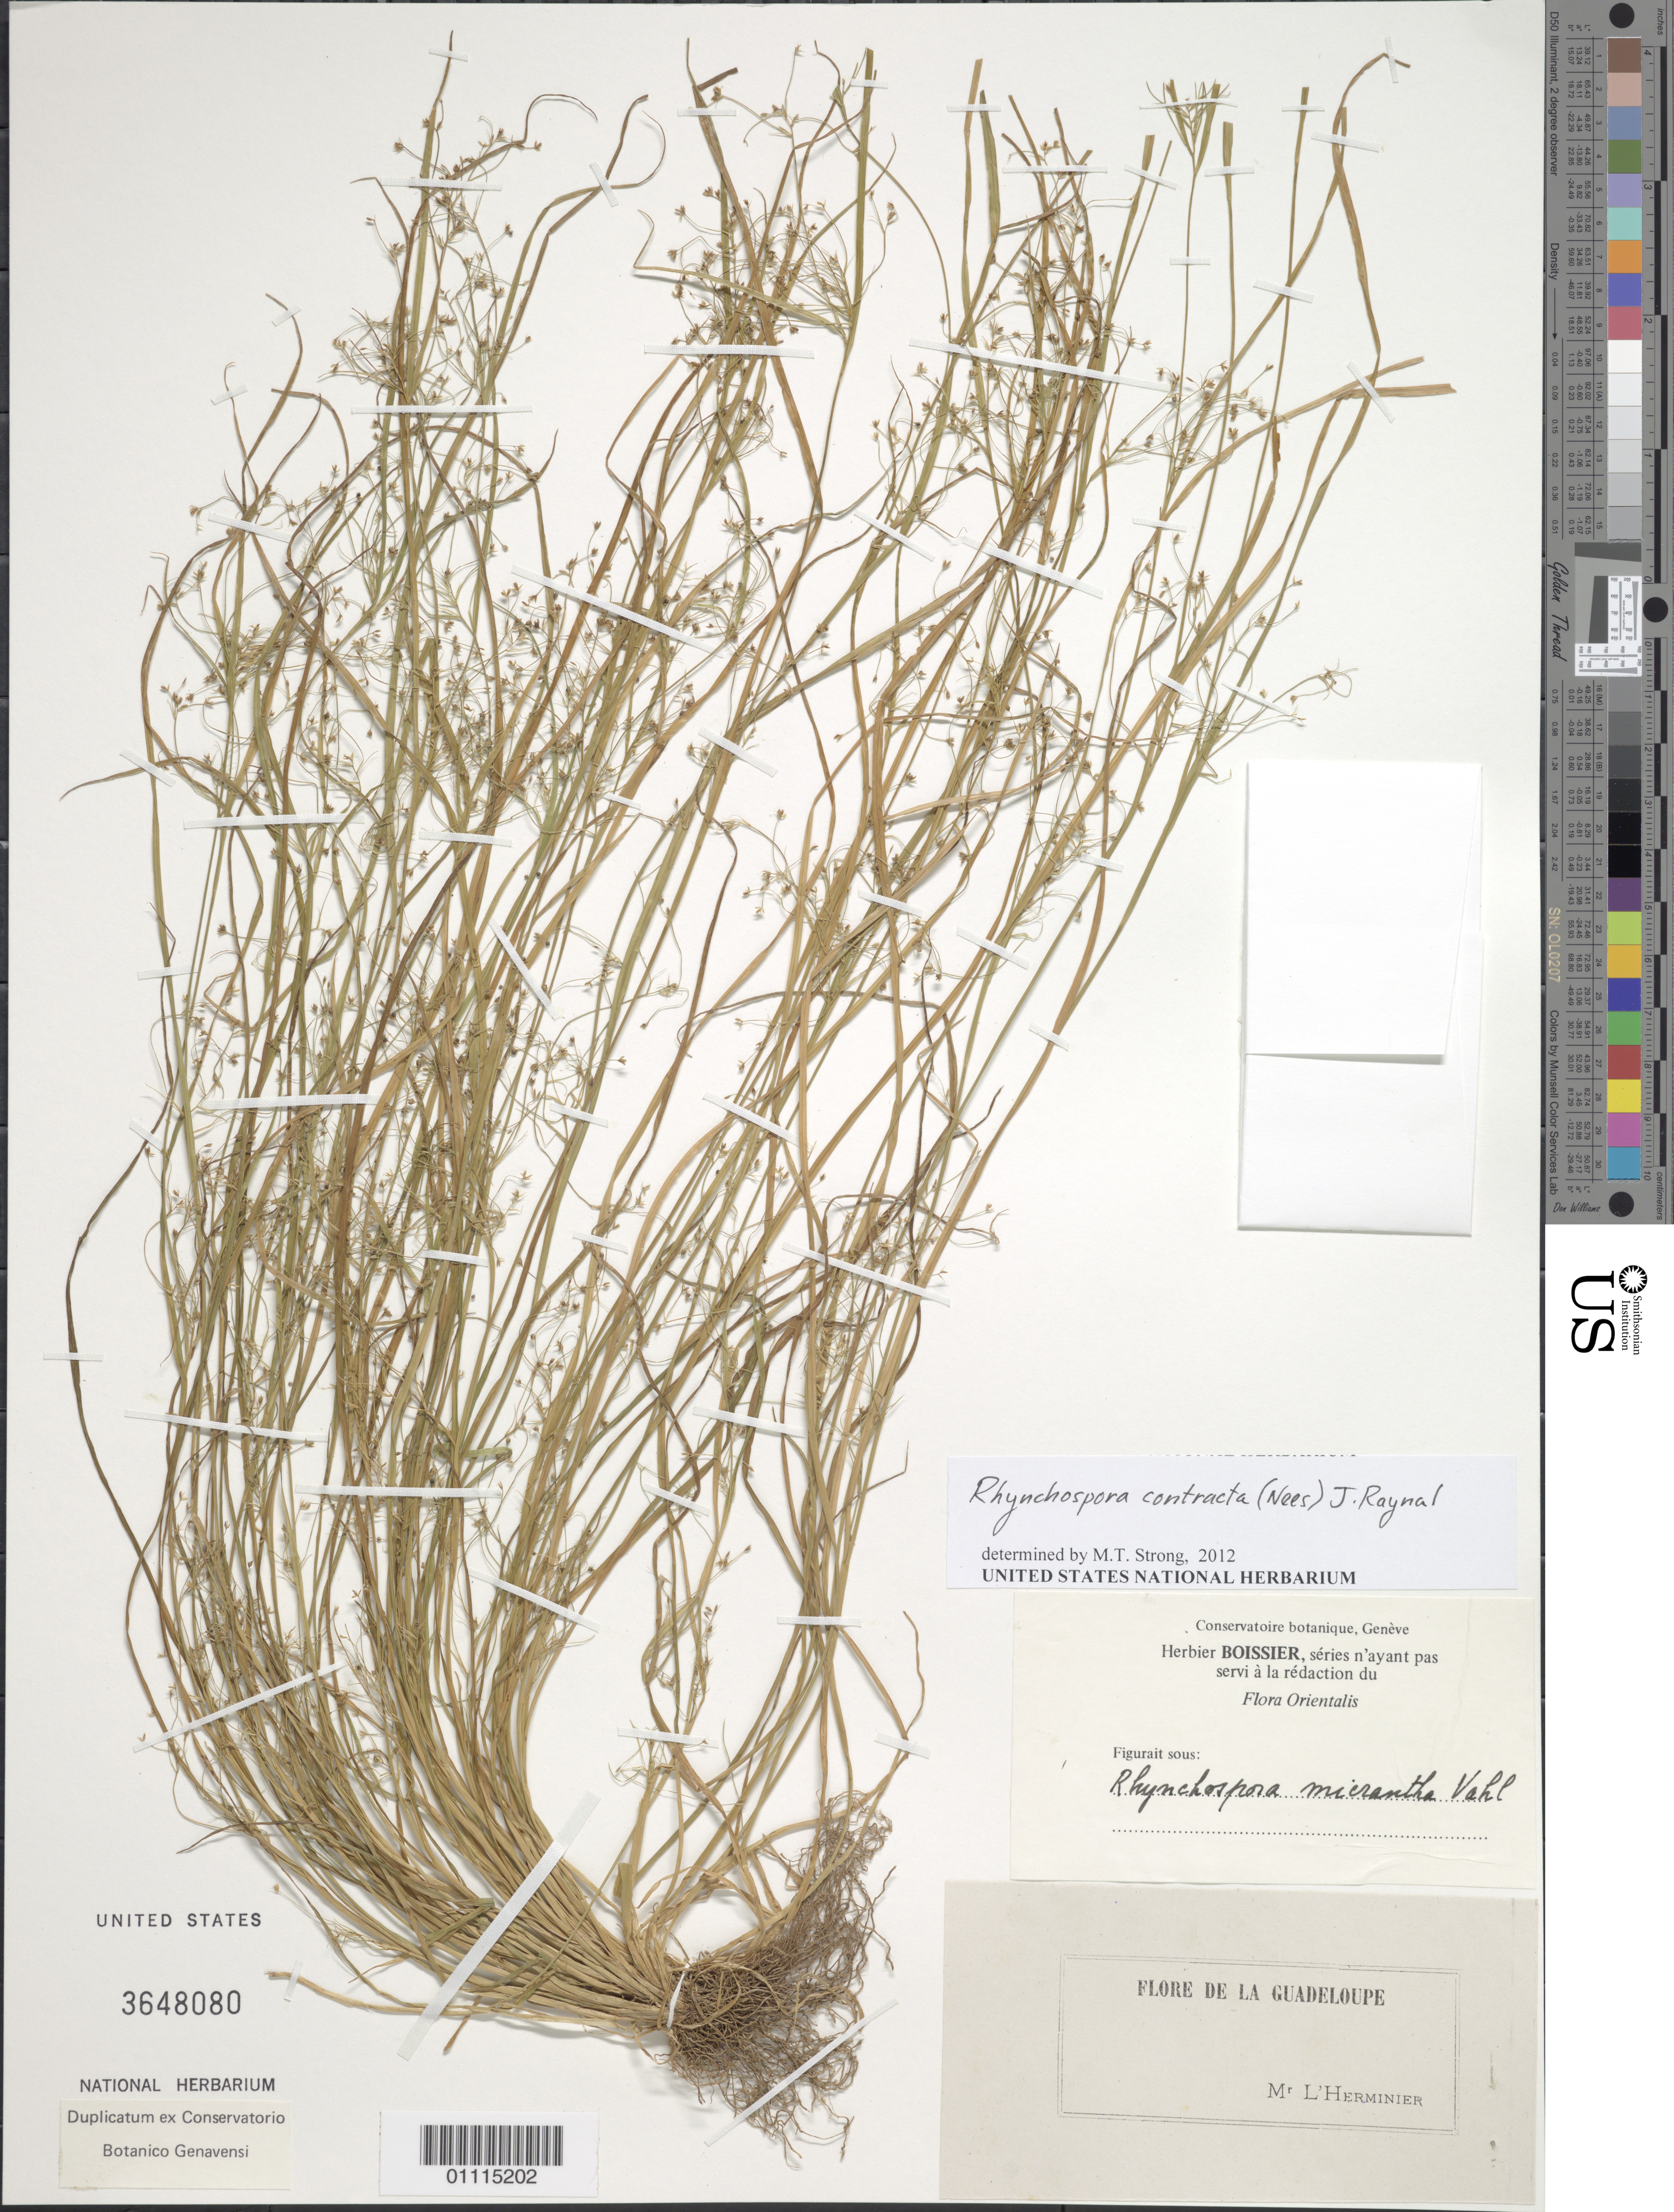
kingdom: Plantae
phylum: Tracheophyta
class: Liliopsida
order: Poales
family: Cyperaceae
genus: Rhynchospora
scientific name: Rhynchospora contracta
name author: (Nees) J. Raynal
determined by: Strong, M. T., (US), Smithsonian Institution - National Museum of Natural History (UNITED STATES)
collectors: F. L'Herminier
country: Guadeloupe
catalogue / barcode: US 3648080